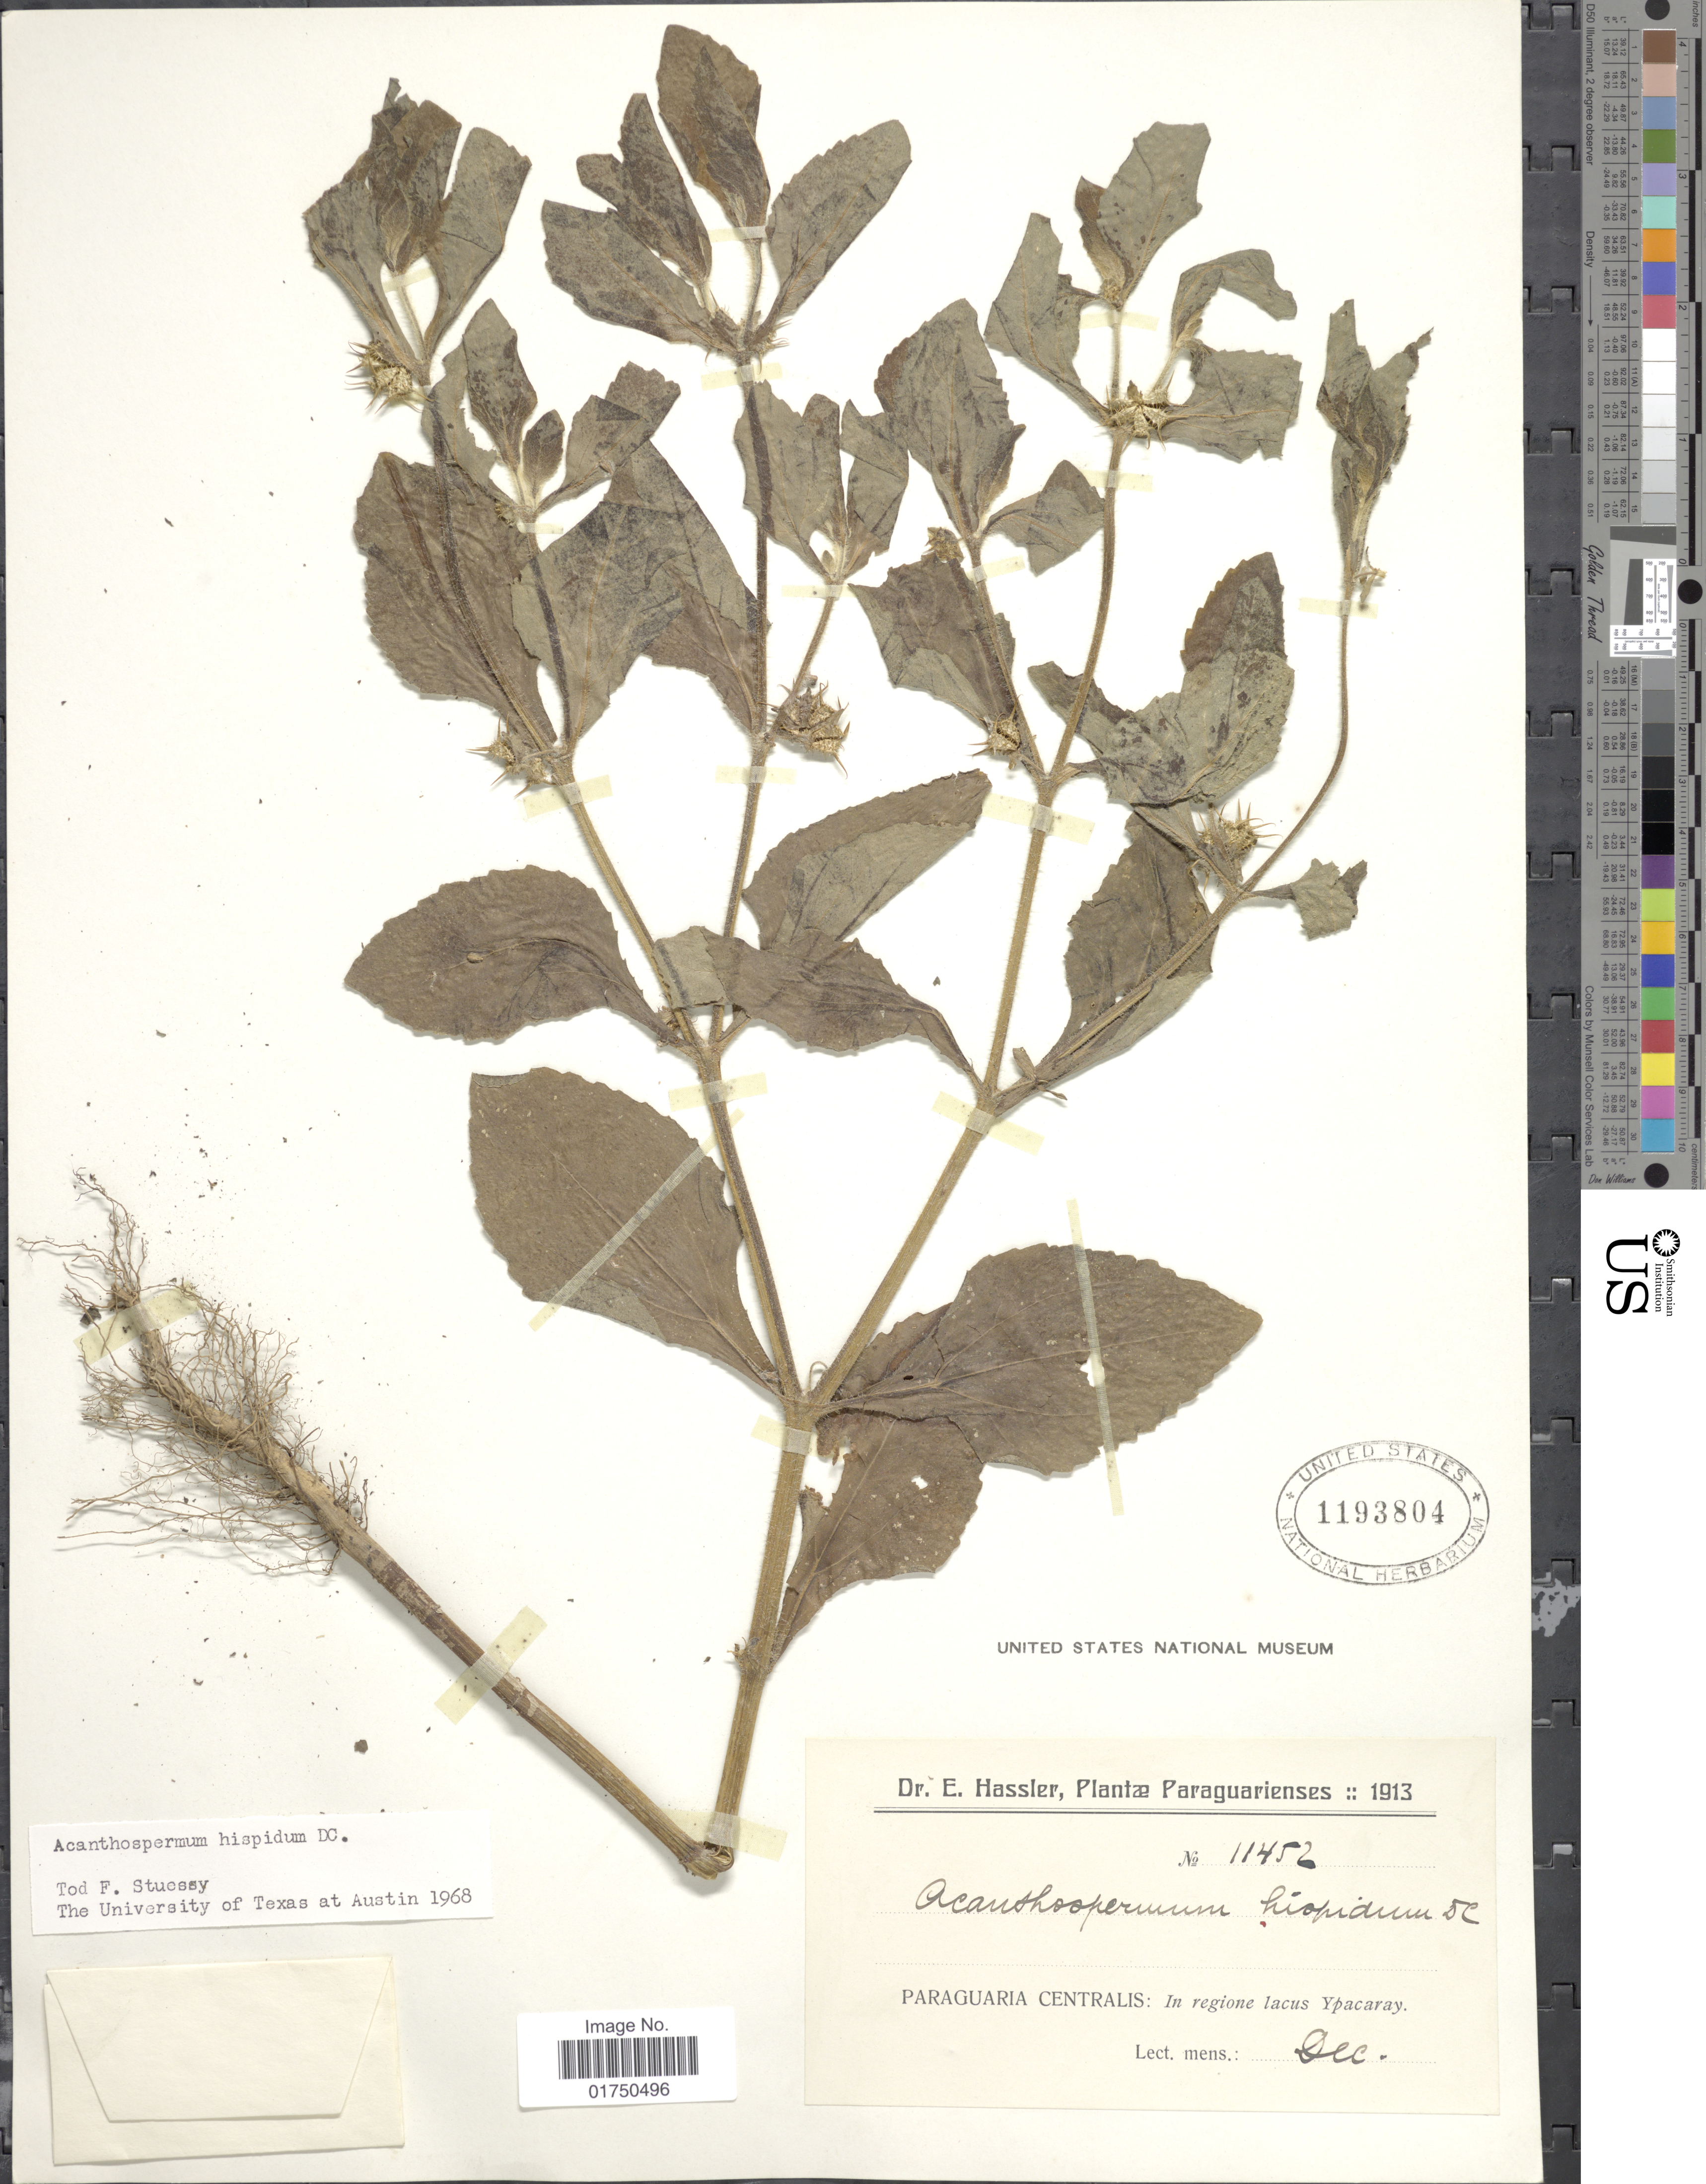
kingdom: Plantae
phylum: Tracheophyta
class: Magnoliopsida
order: Asterales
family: Asteraceae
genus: Acanthospermum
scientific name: Acanthospermum hispidum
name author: DC.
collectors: E. Hassler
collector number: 11452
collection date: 1913-12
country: Paraguay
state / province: Central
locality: Paraguaria Centralis: In regione lacus Ypacaray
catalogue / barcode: US 1193804